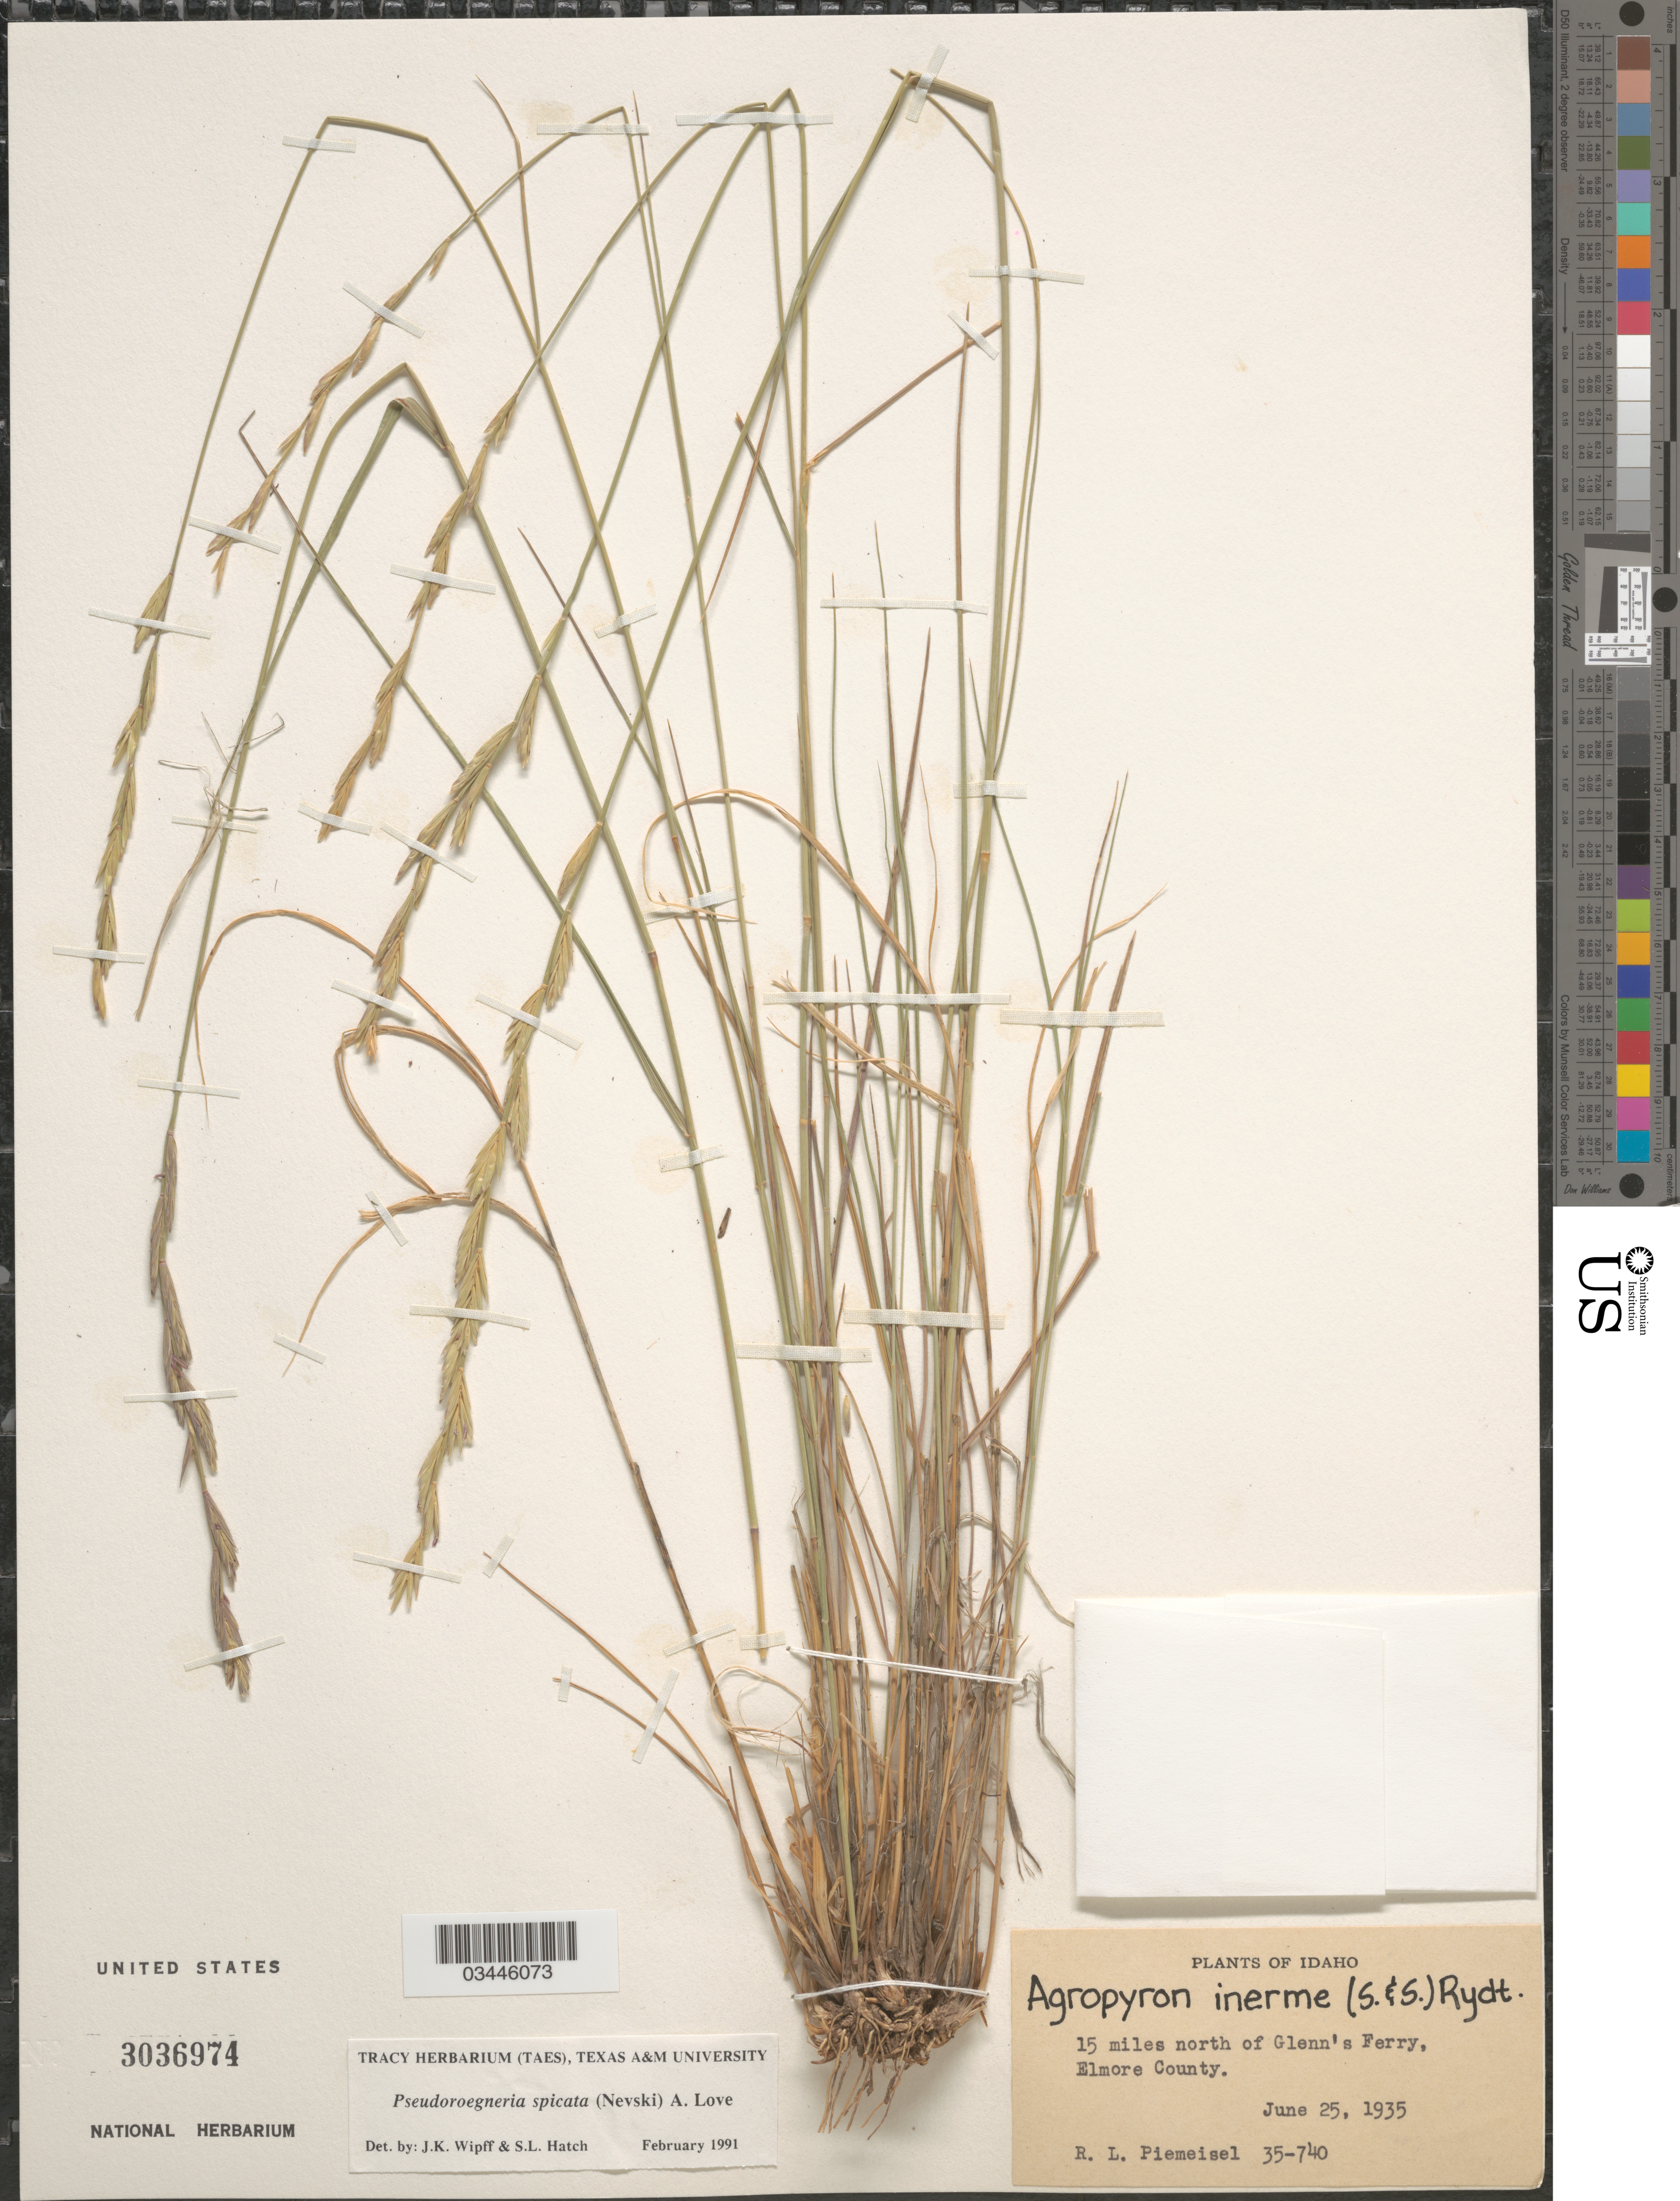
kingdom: Plantae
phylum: Tracheophyta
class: Liliopsida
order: Poales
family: Poaceae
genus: Pseudoroegneria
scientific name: Pseudoroegneria spicata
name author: (Pursh) Á. Löve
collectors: R. L. Piemeisel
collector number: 35-740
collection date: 1935-06-25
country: United States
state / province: Idaho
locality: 15 miles north of Glenn's Ferry, Elmore County.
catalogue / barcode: US 3036974